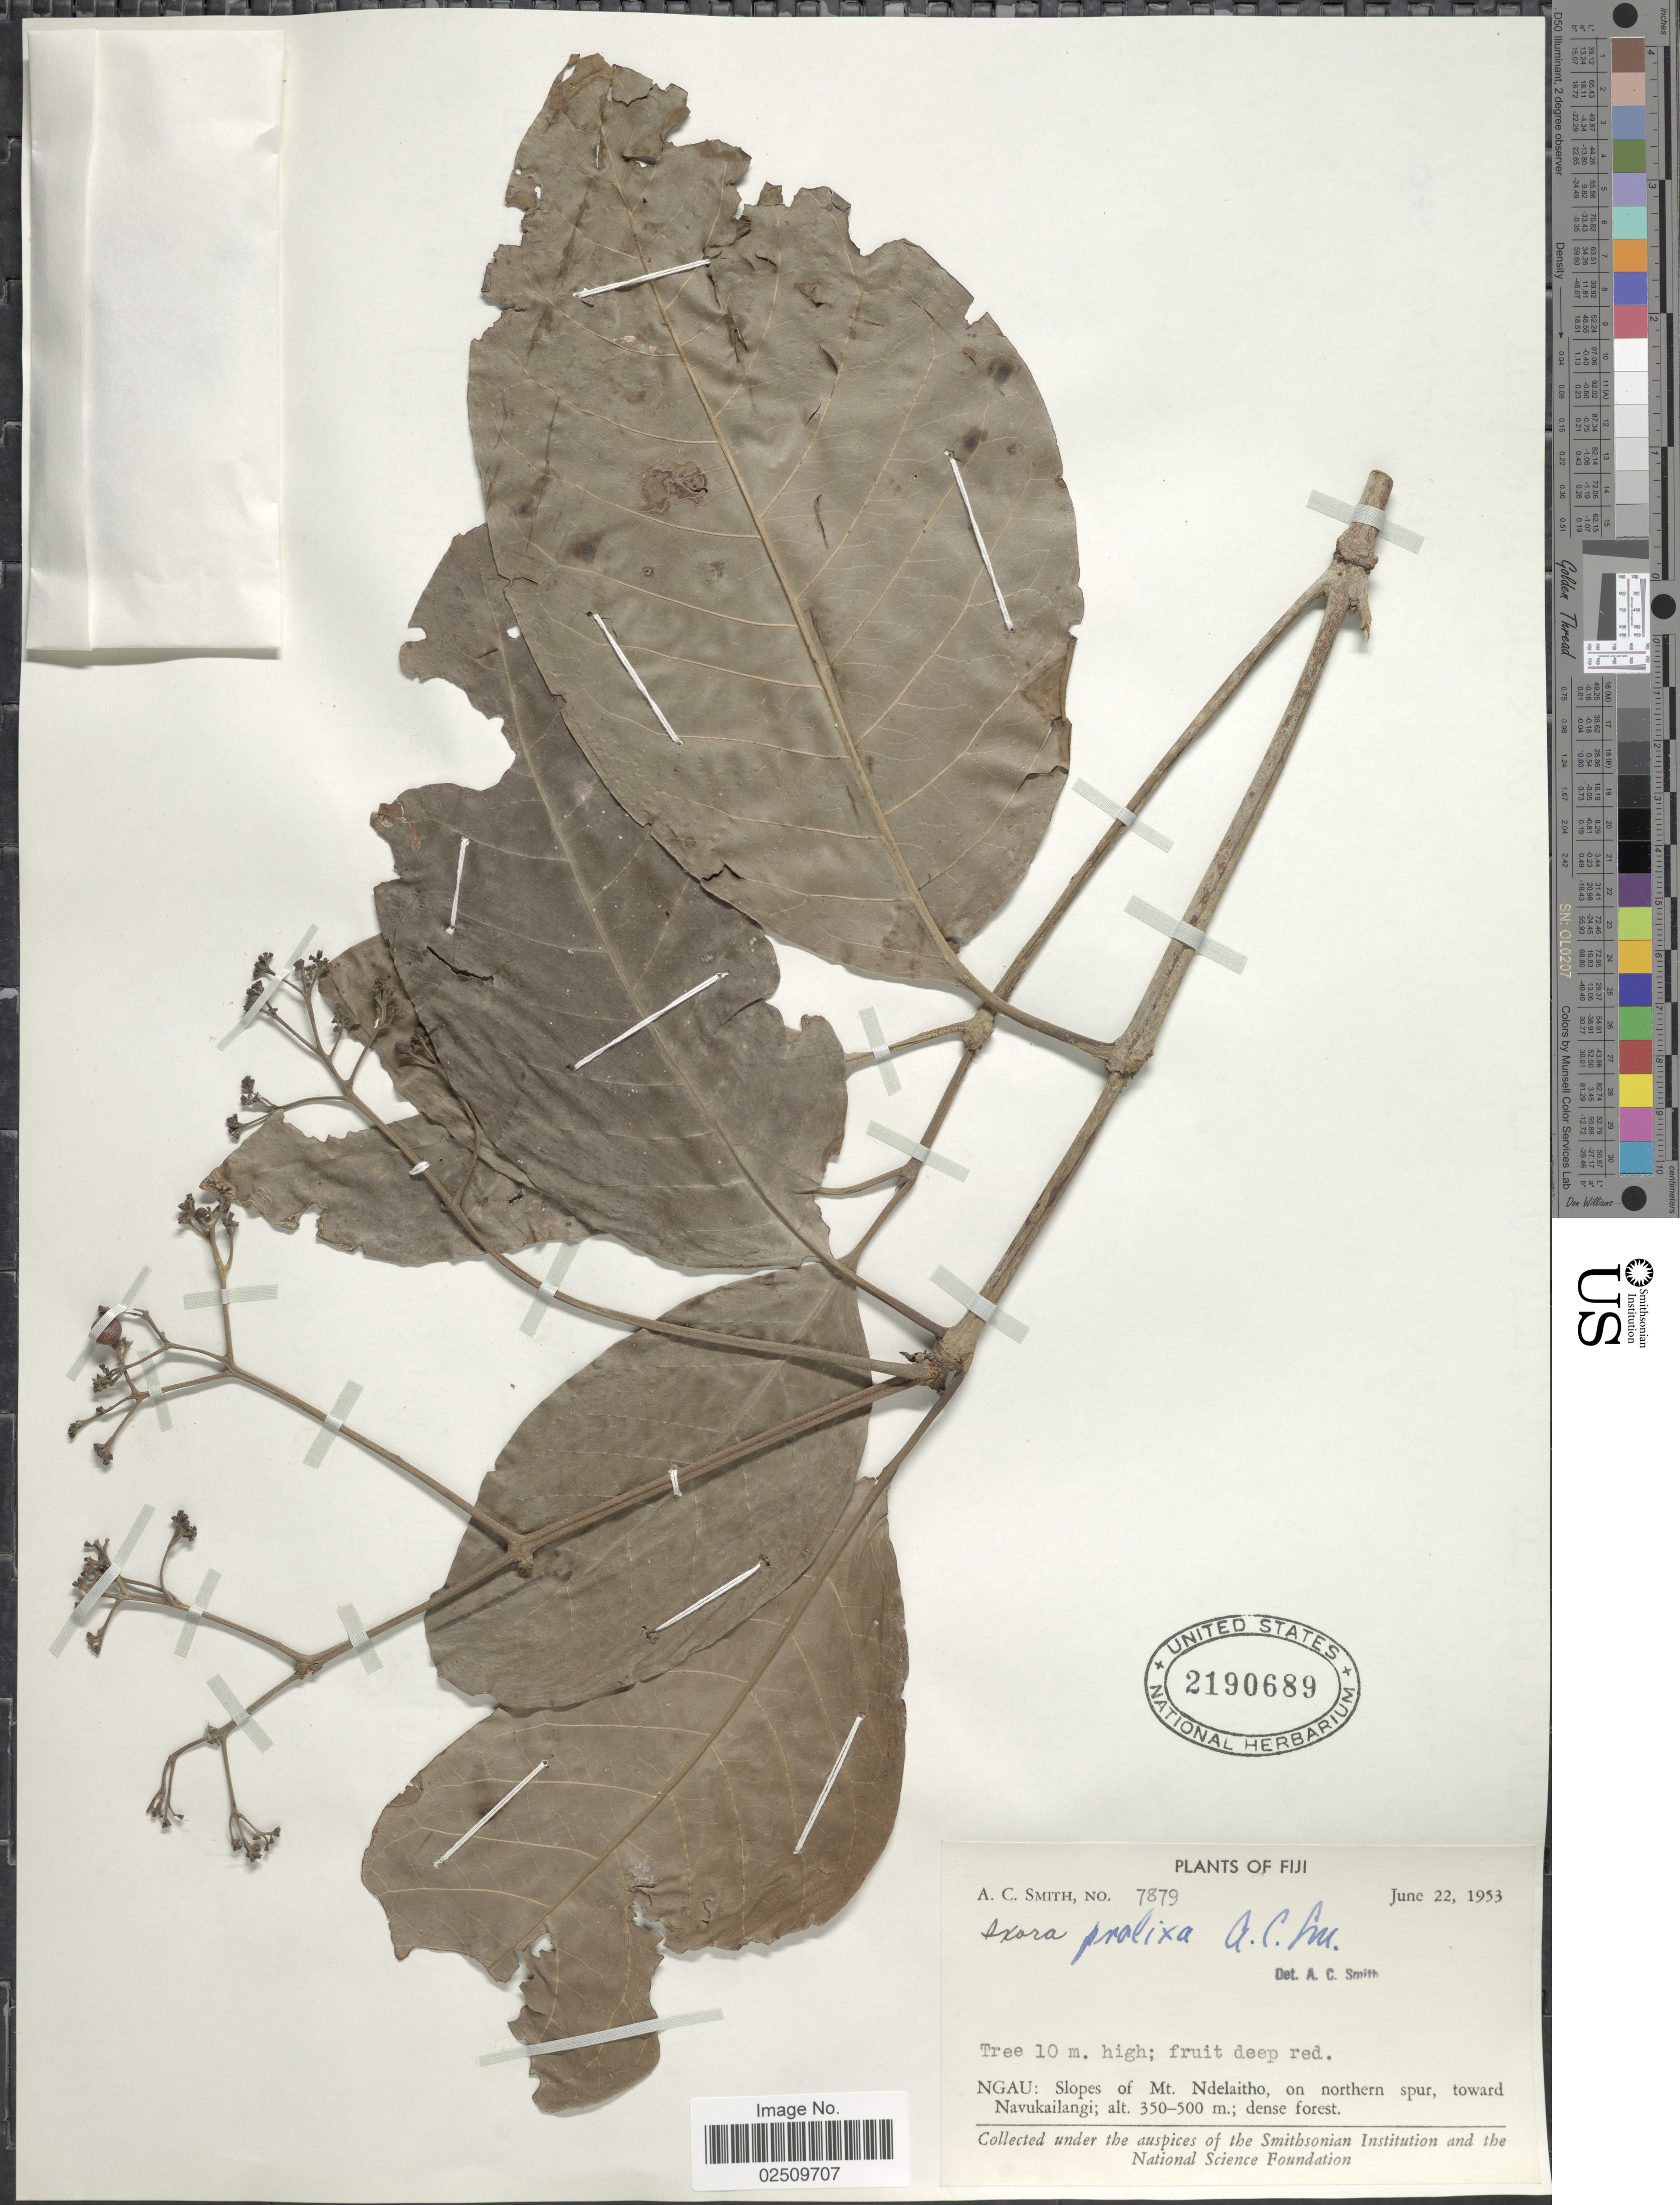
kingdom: Plantae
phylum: Tracheophyta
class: Magnoliopsida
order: Gentianales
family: Rubiaceae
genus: Ixora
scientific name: Ixora prolixa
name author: A.C. Sm.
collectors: A. C. Smith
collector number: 7879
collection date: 1953-06-22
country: Fiji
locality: Ngau: Slopes of Mt Ndelaitho, on northern spur, toward Navukailangi; dense forest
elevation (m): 350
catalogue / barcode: US 2190689